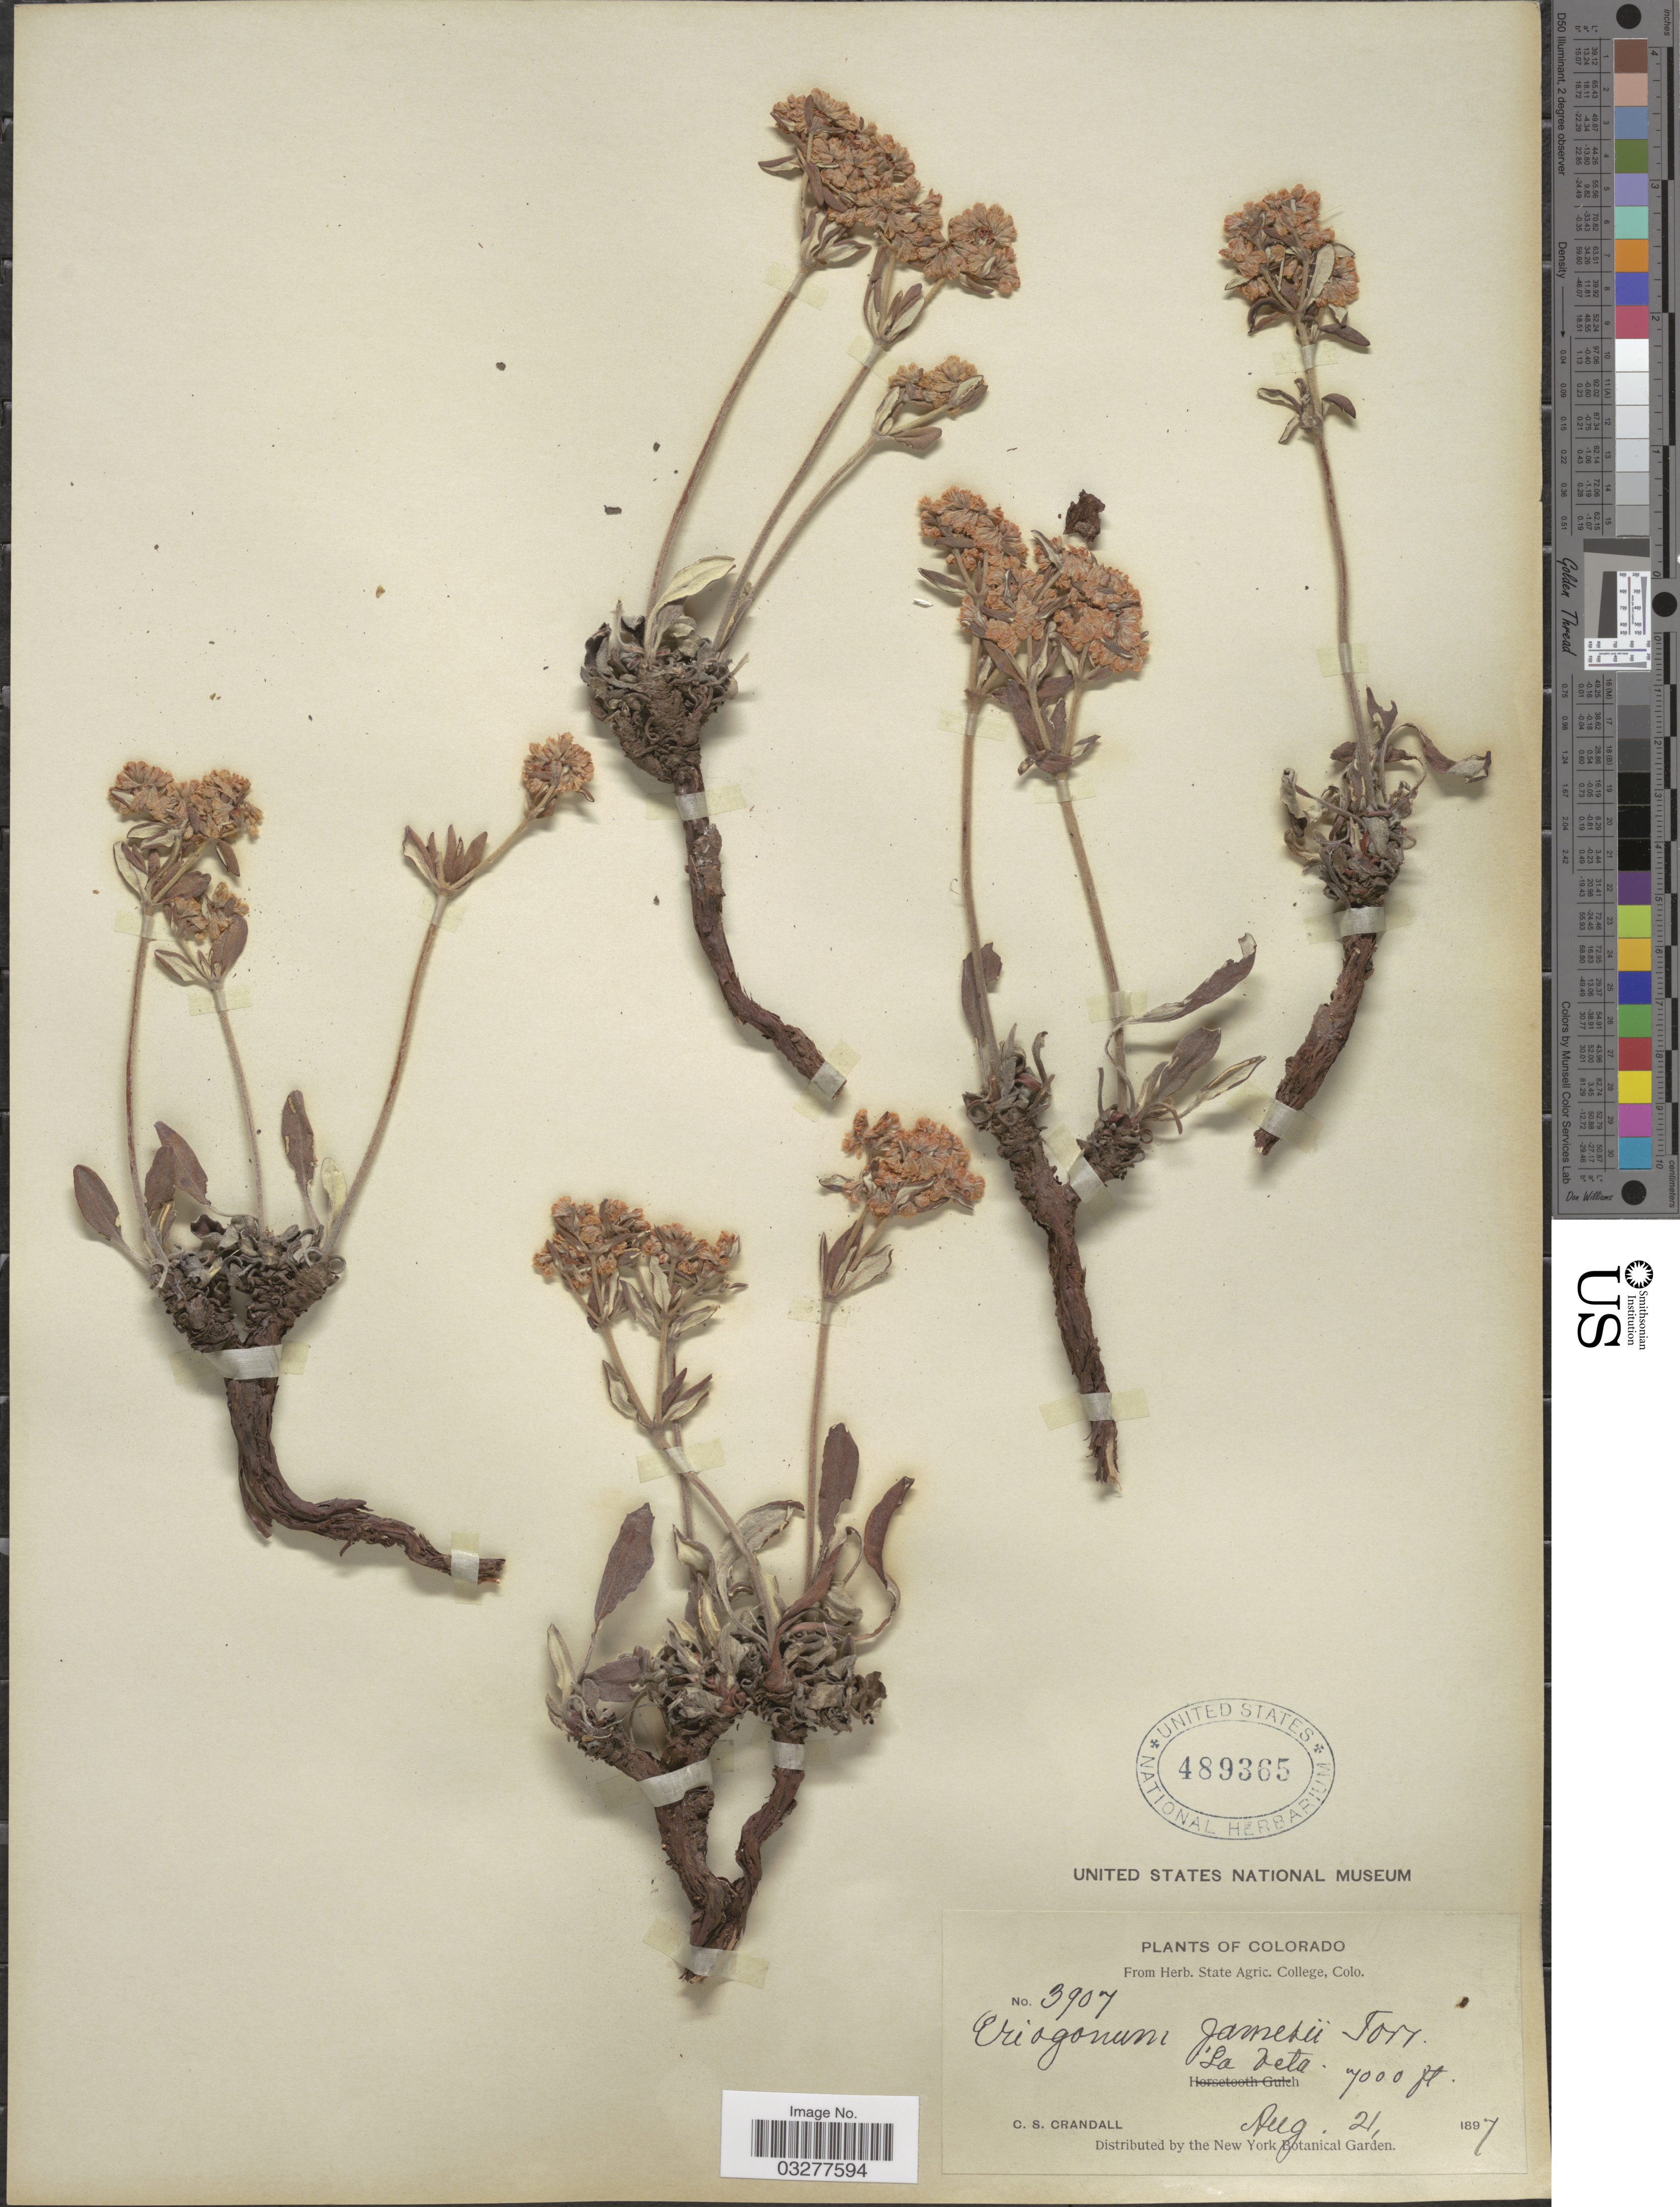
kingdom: Plantae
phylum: Tracheophyta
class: Magnoliopsida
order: Caryophyllales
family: Polygonaceae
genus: Eriogonum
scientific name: Eriogonum jamesii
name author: Benth.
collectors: C. Crandall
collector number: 3907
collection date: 1897-08-21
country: United States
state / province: Colorado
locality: La Veta.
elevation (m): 2134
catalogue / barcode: US 489365